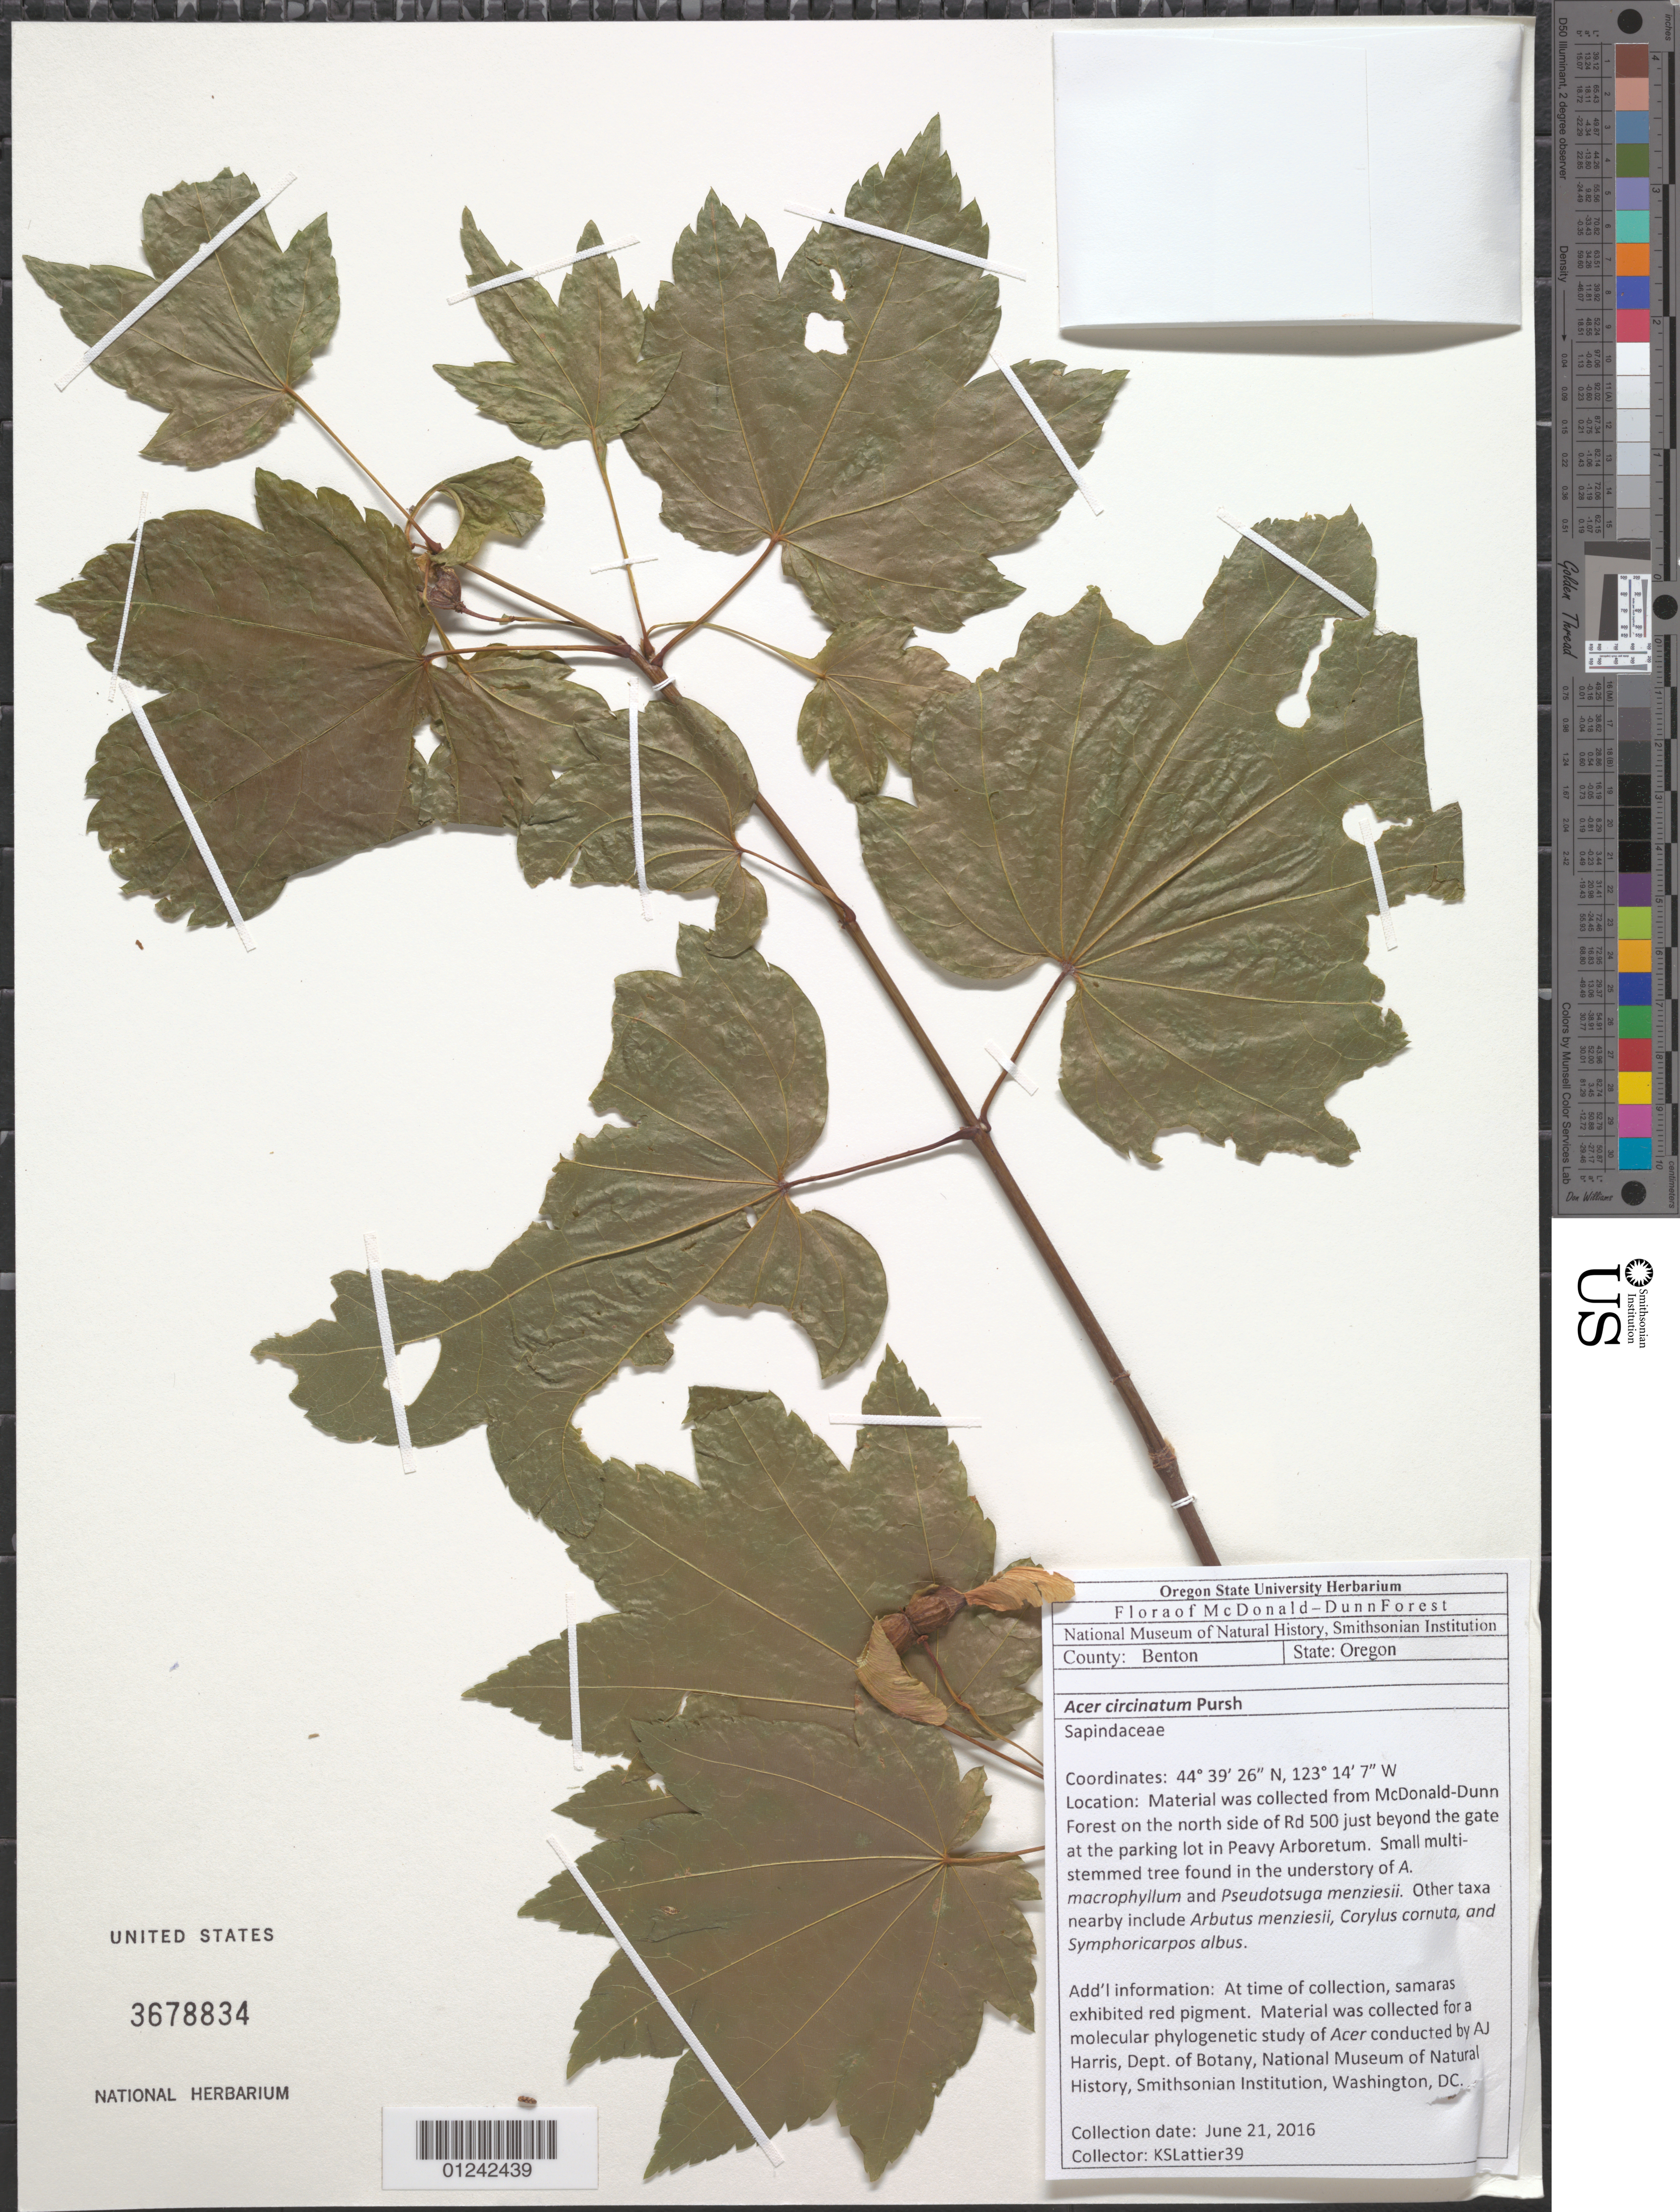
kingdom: Plantae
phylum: Tracheophyta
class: Magnoliopsida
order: Sapindales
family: Sapindaceae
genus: Acer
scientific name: Acer circinatum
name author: Pursh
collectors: k. Lattier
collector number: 39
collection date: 2016-06-21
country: United States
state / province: Oregon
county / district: Benton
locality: Material was collected from McDonald-Dunn Forest on the north side of Rd. 500 just beuyond the gate at the parking lot in Peavy Arboretum.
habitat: Found in understory of A. macrophyllum and Pseudotsuga menziesii.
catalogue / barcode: US 3678834